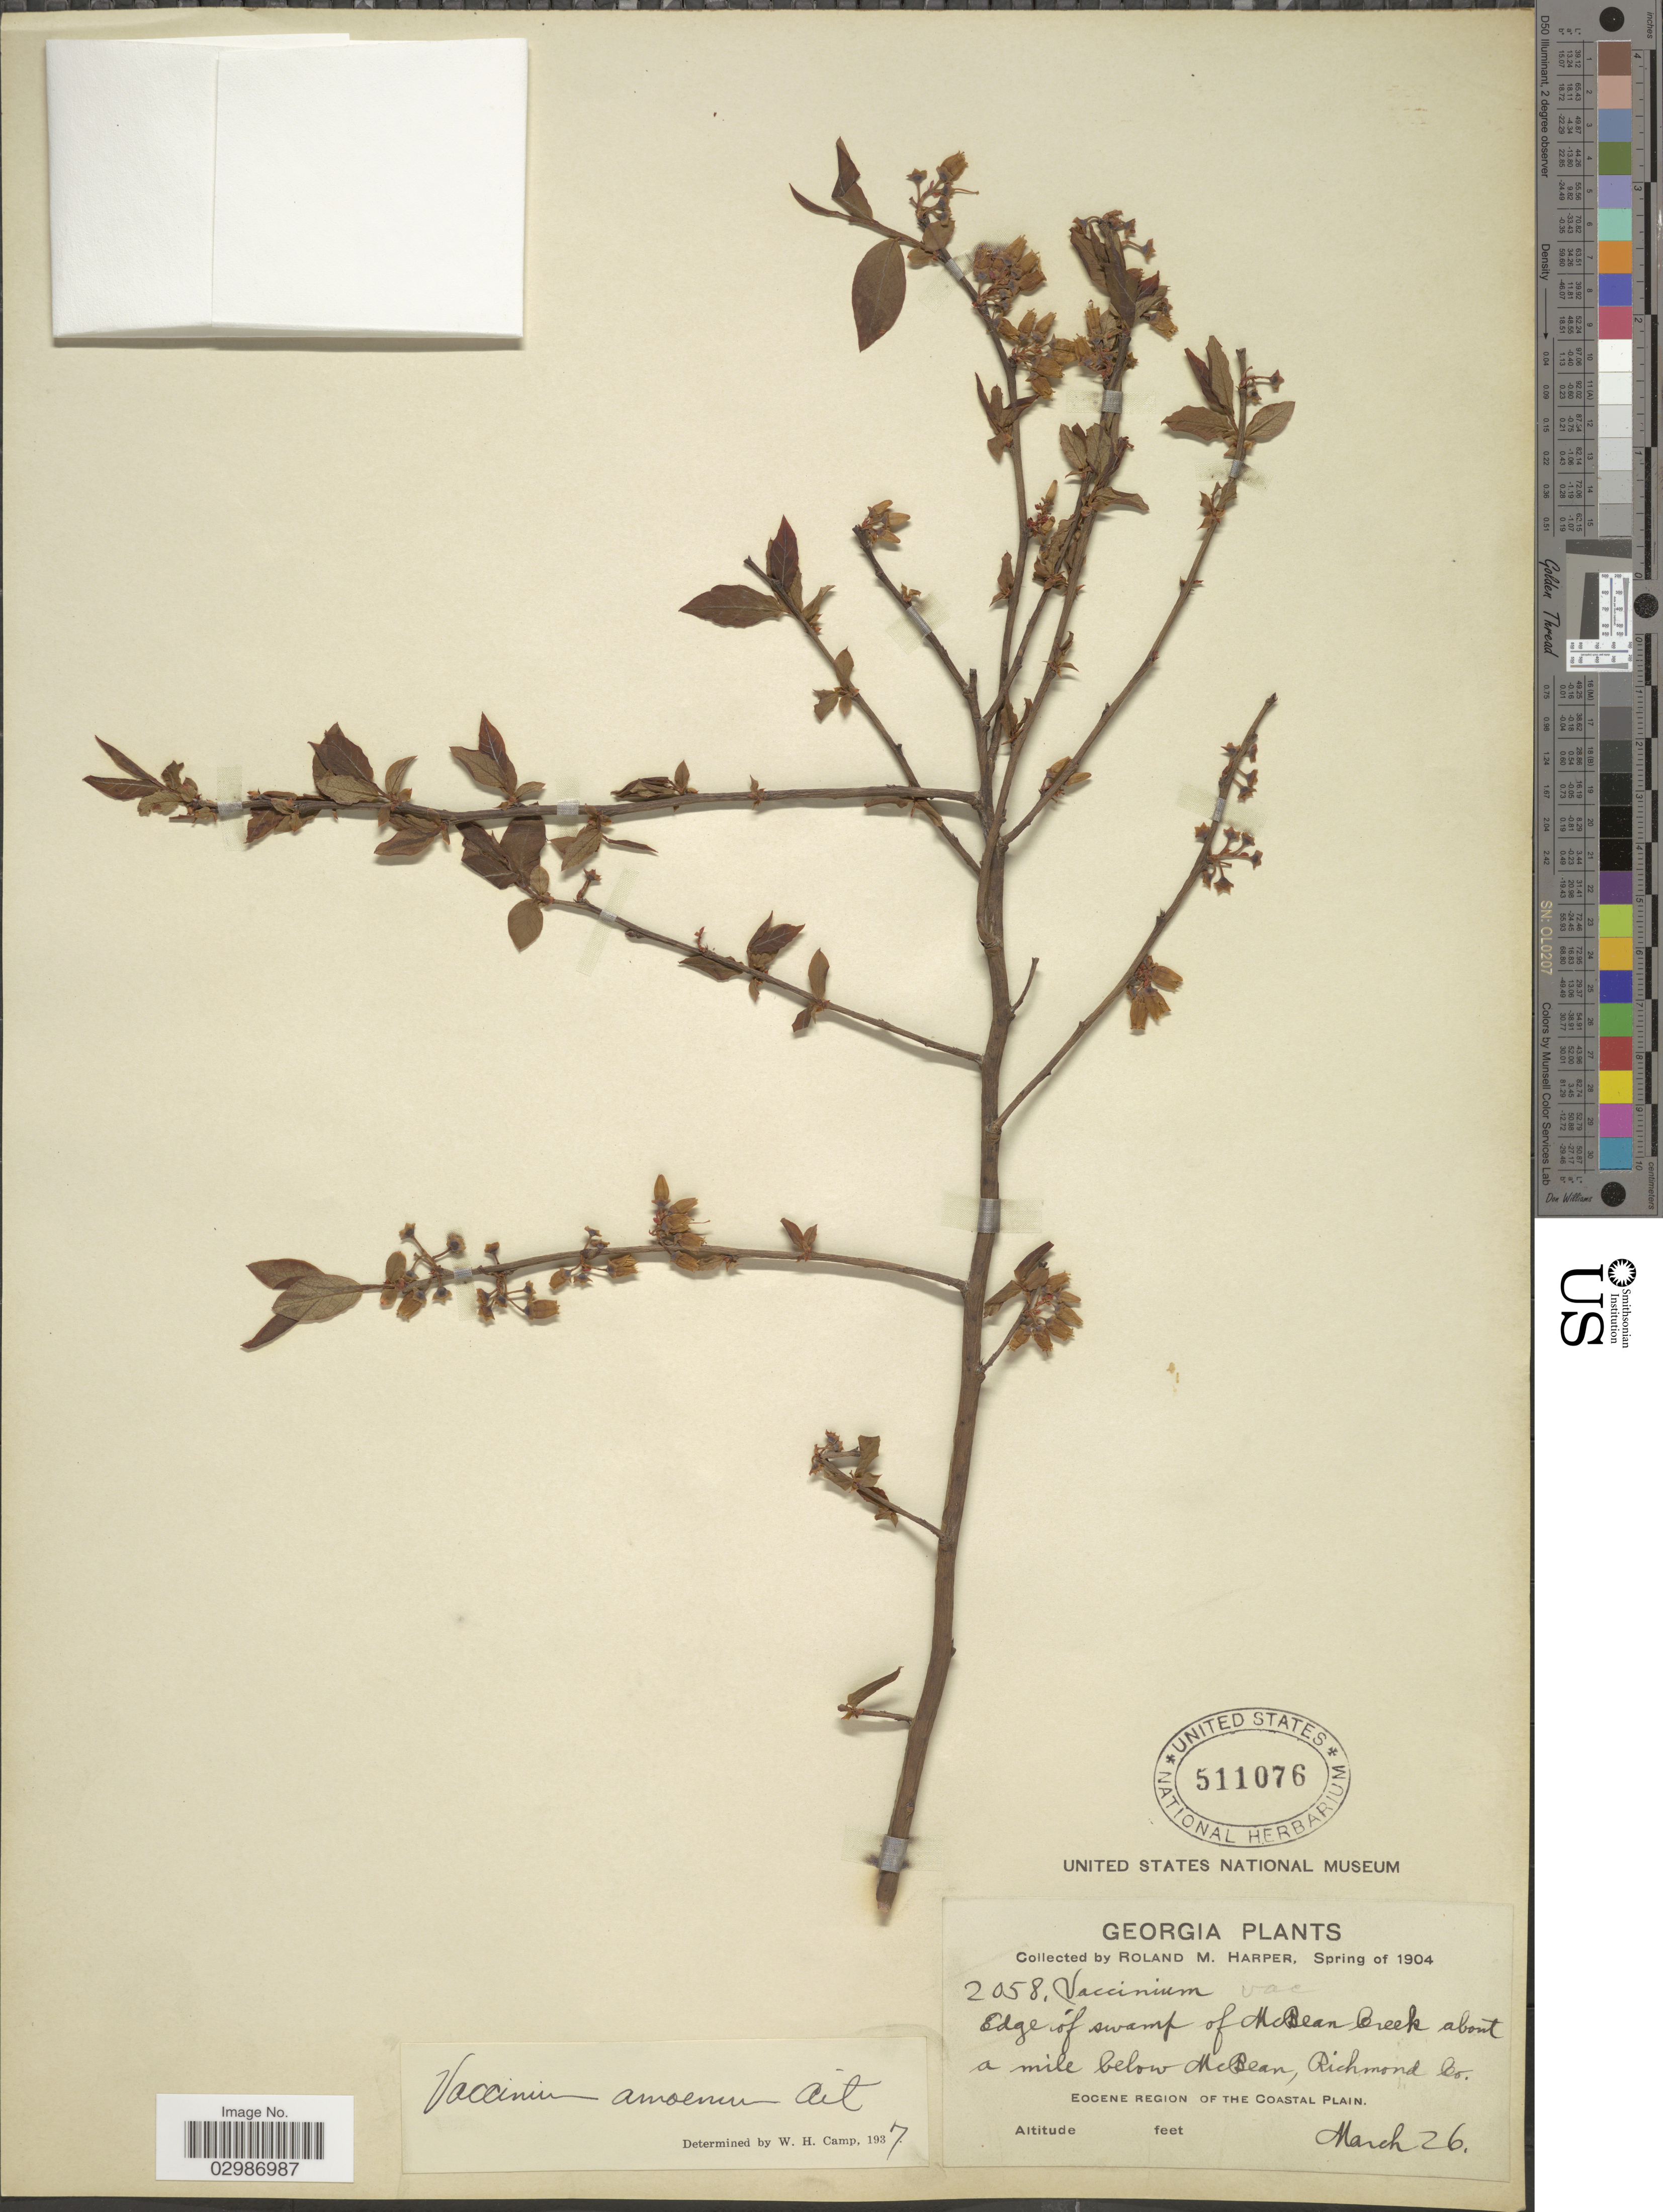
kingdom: Plantae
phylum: Tracheophyta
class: Magnoliopsida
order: Ericales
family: Ericaceae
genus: Vaccinium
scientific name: Vaccinium amoenum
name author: Aiton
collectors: R. M. Harper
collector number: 2058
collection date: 1904-03-26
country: United States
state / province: Georgia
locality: Edge of swamp of McBean Creek about a mile below McBean, Richmond Co., Eocene Region of the Coastal Plain.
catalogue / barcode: US 511076